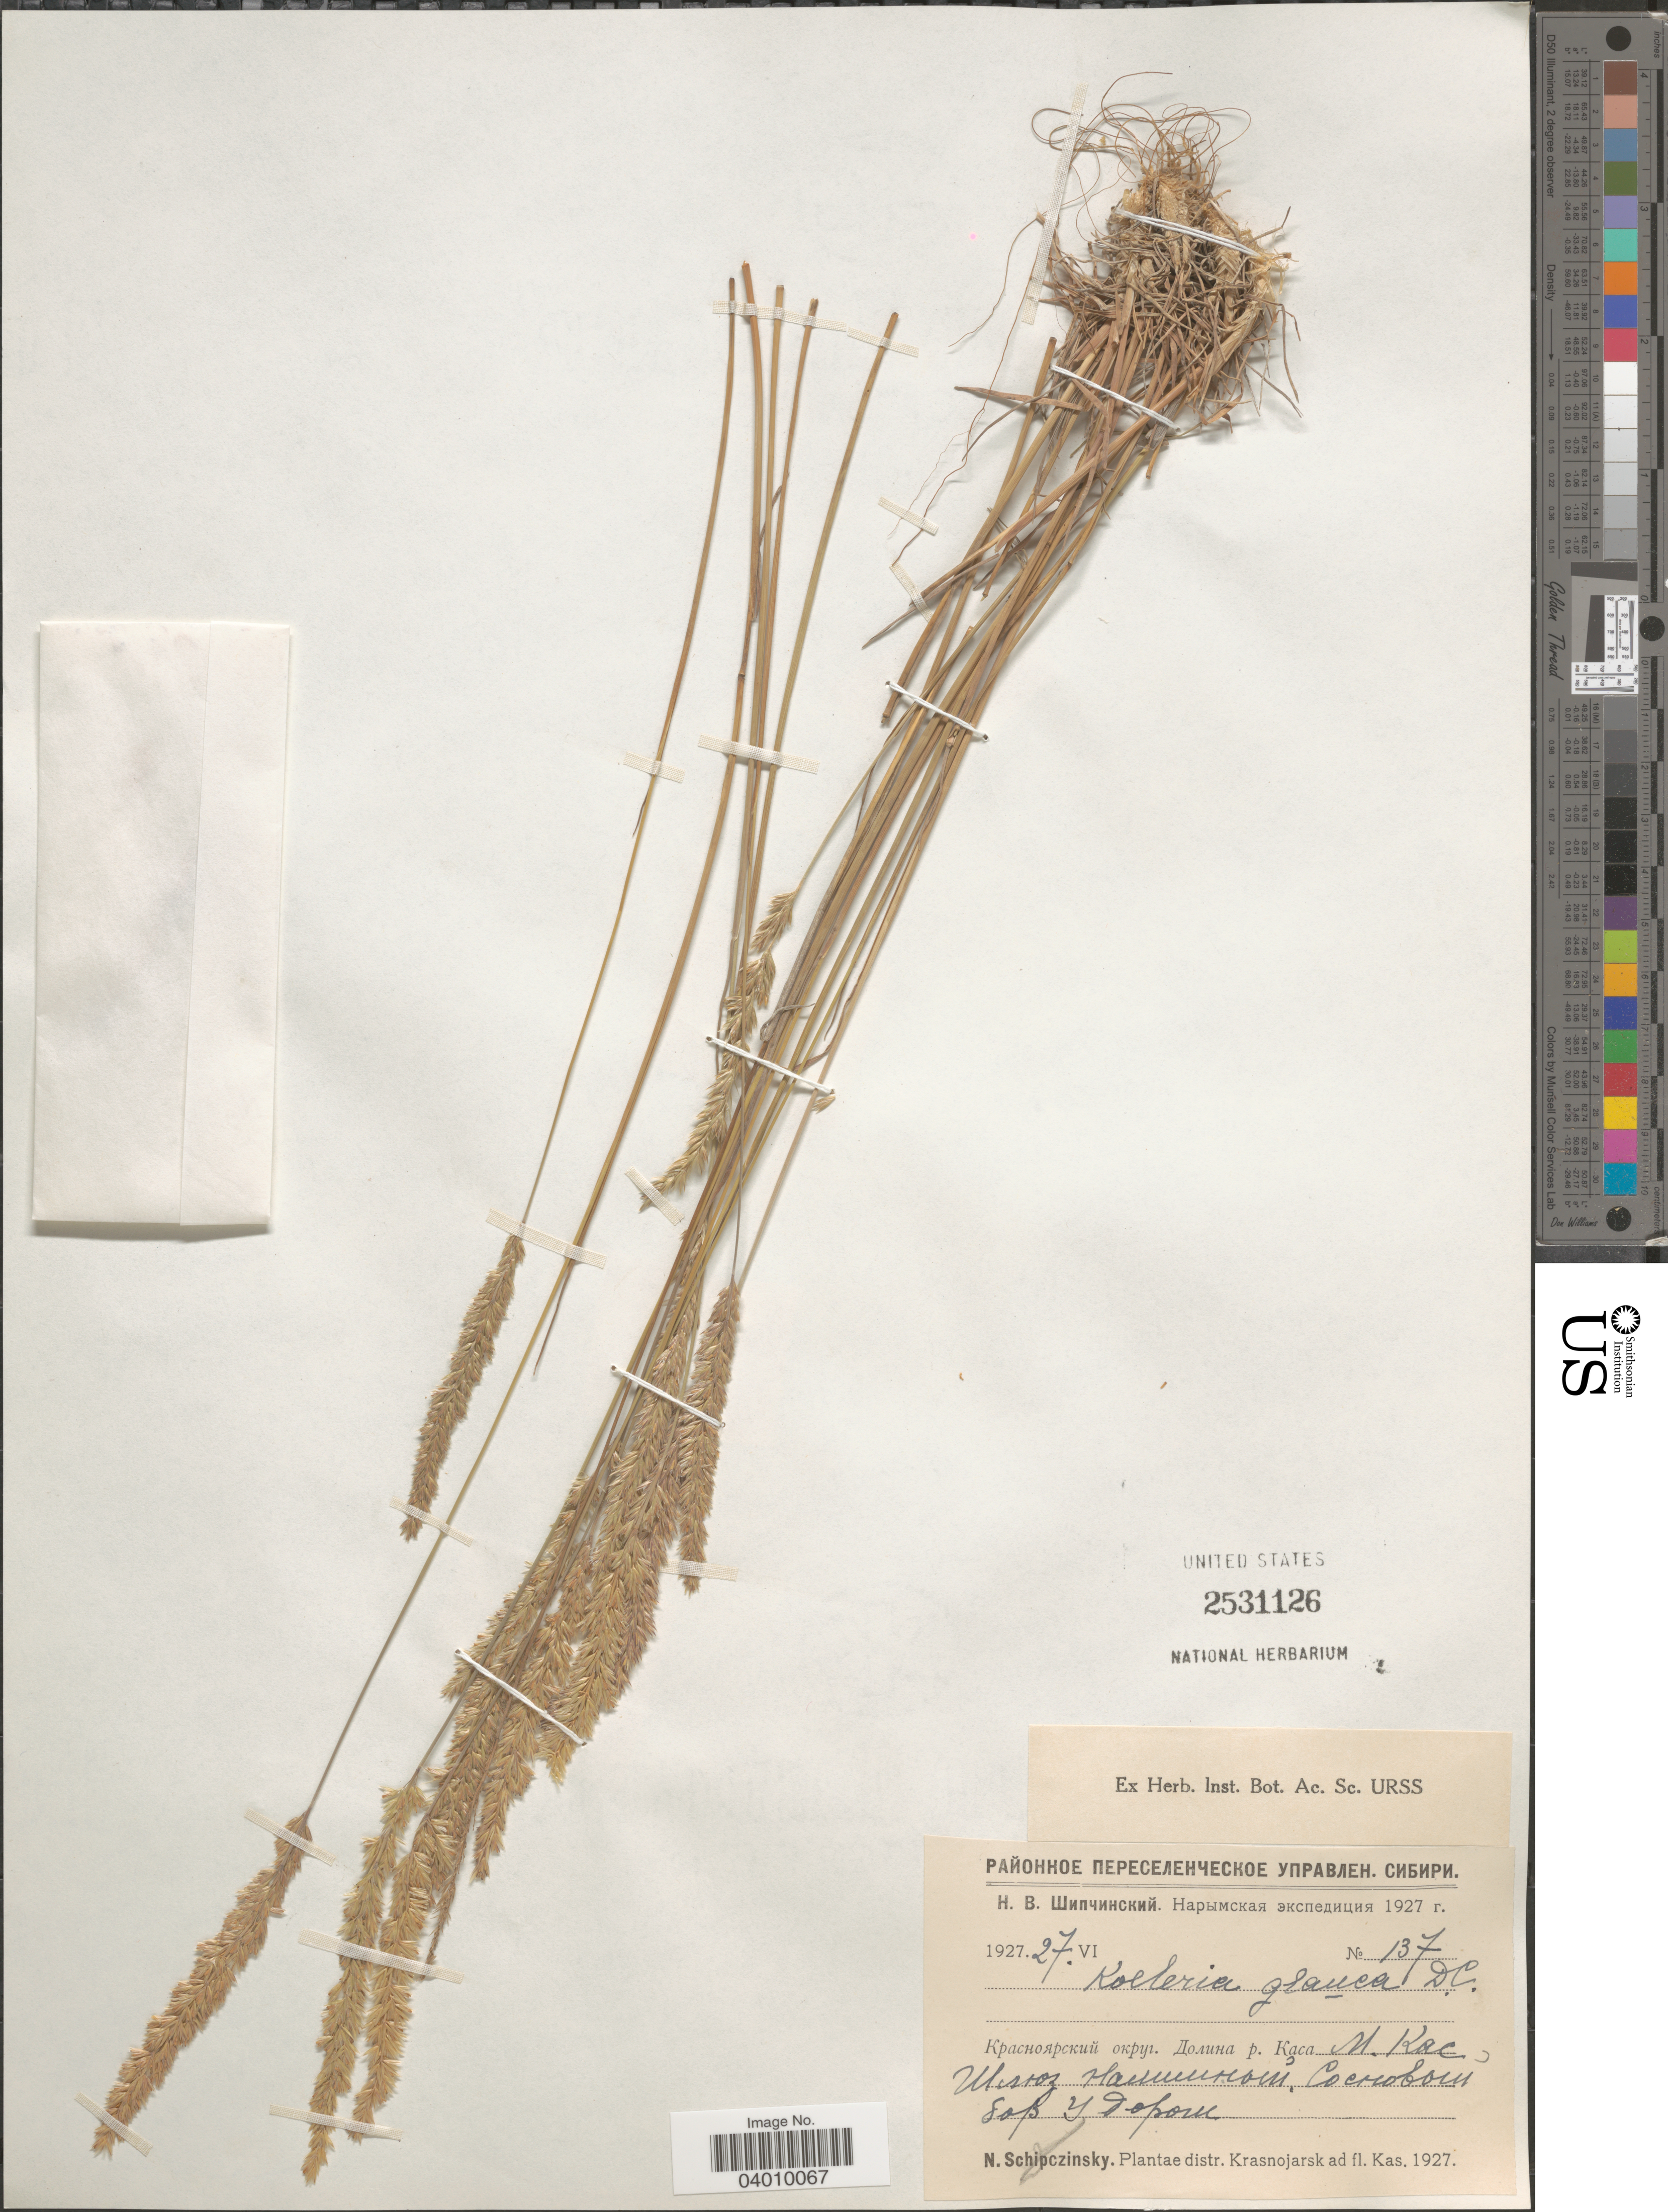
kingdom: Plantae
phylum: Tracheophyta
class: Liliopsida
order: Poales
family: Poaceae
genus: Koeleria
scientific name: Koeleria glauca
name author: (Spreng.) DC.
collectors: N. Schipczinsky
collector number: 137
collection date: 1927-06-27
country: Russian Federation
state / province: Krasnoyarsk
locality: Distr. Krasnojarsk ad fl. Kas.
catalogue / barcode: US 2531126